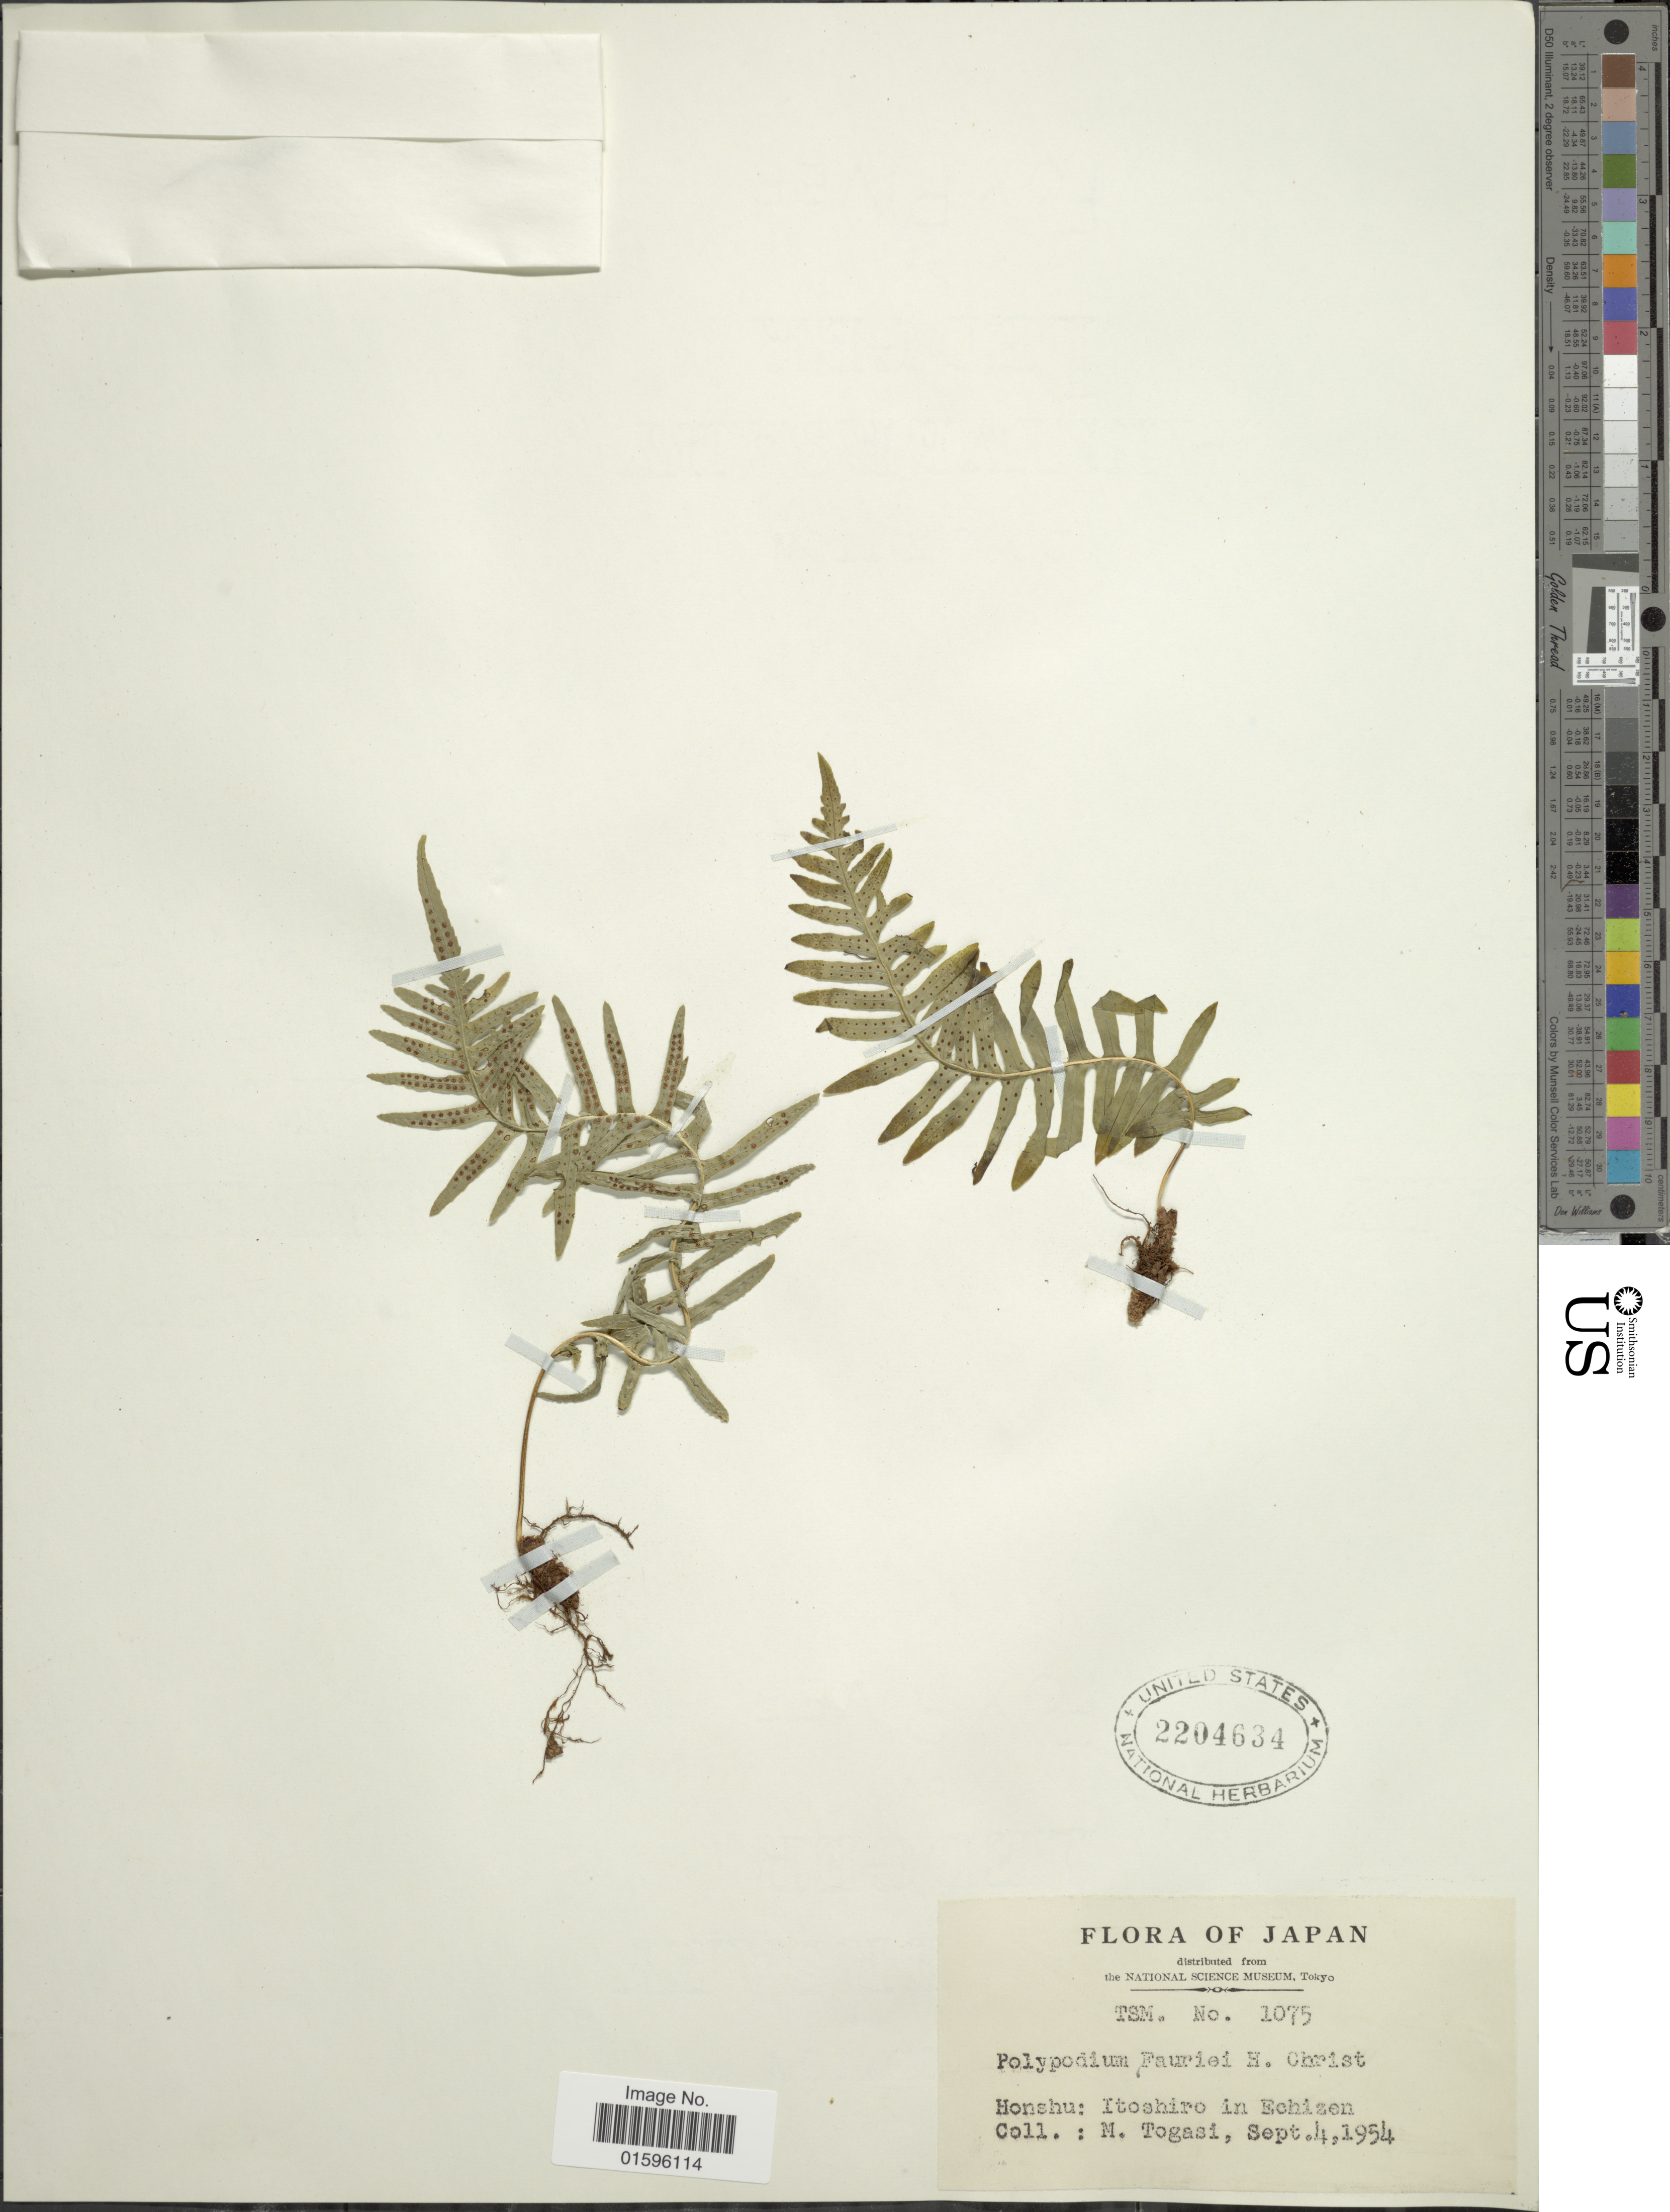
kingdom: Plantae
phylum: Tracheophyta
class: Polypodiopsida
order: Polypodiales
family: Polypodiaceae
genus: Polypodium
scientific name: Polypodium fauriei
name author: Christ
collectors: M. Togasi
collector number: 1075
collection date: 1954-09-04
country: Japan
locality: Honshu: Itoshiro in Echizen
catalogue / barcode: US 2204634